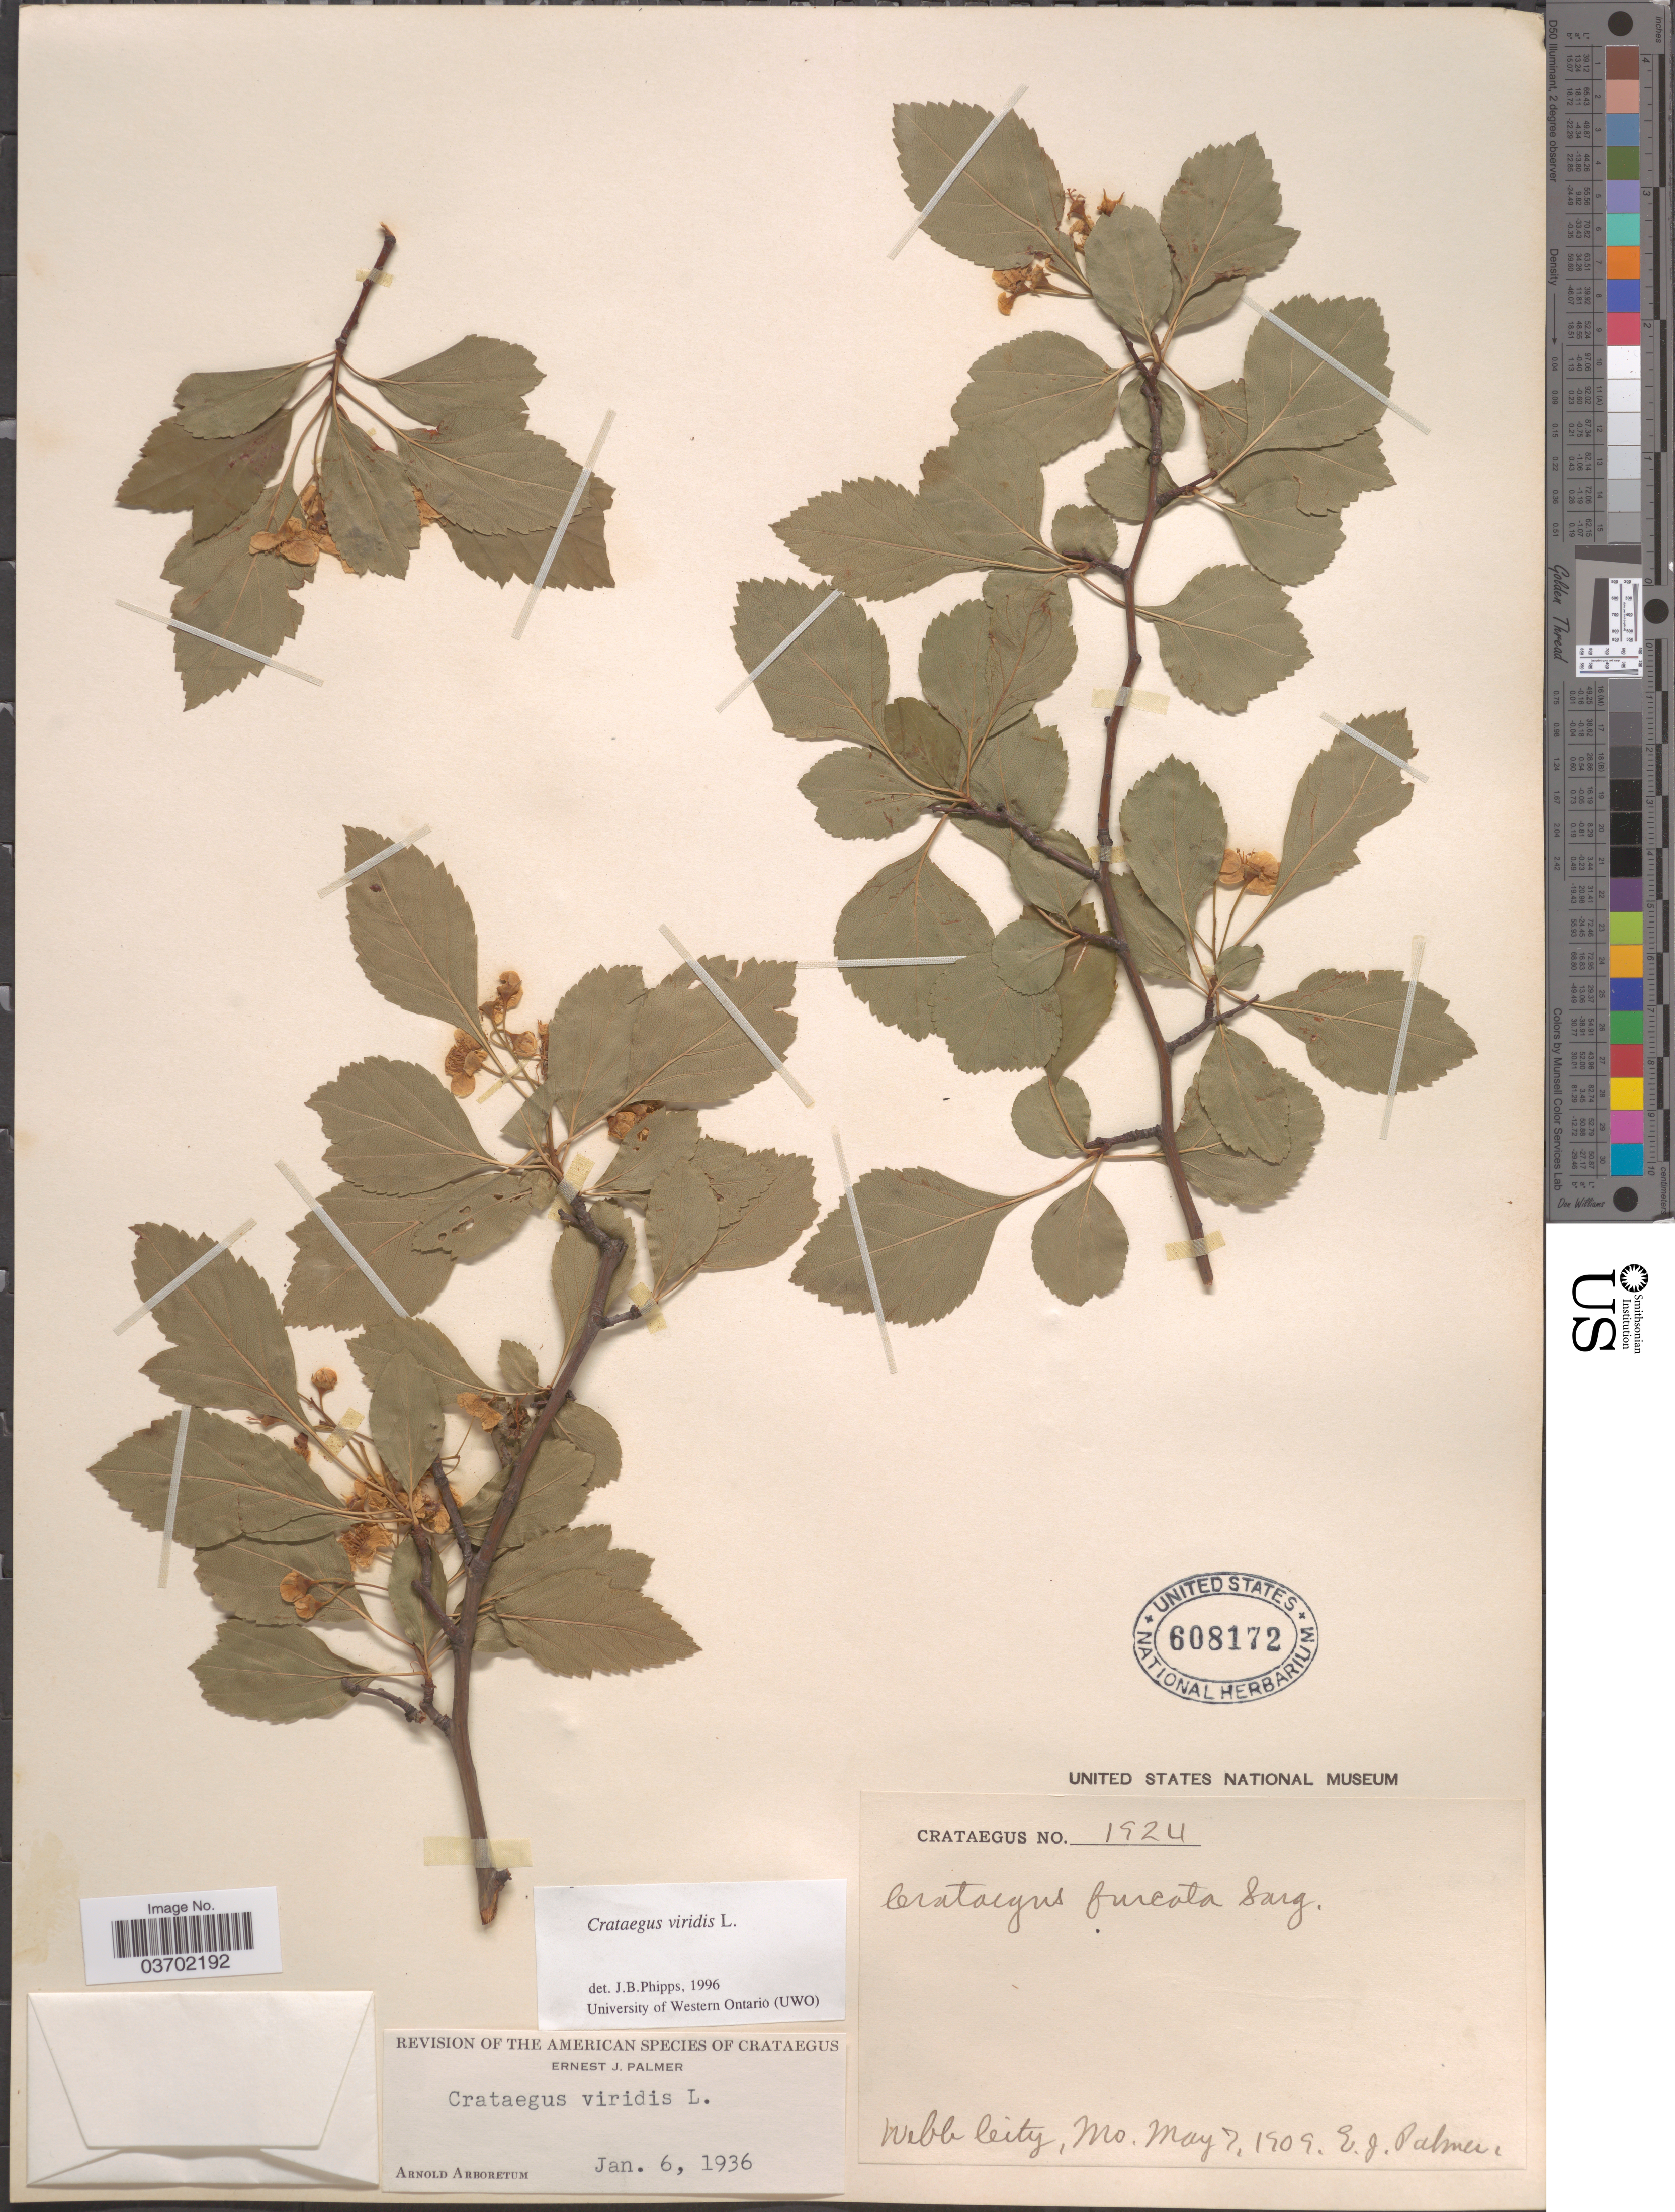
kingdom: Plantae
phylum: Tracheophyta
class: Magnoliopsida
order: Rosales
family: Rosaceae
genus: Crataegus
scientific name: Crataegus viridis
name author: L.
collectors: E. J. Palmer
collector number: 1924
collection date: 1909-05-07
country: United States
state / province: Missouri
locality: Webb City.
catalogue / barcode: US 608172